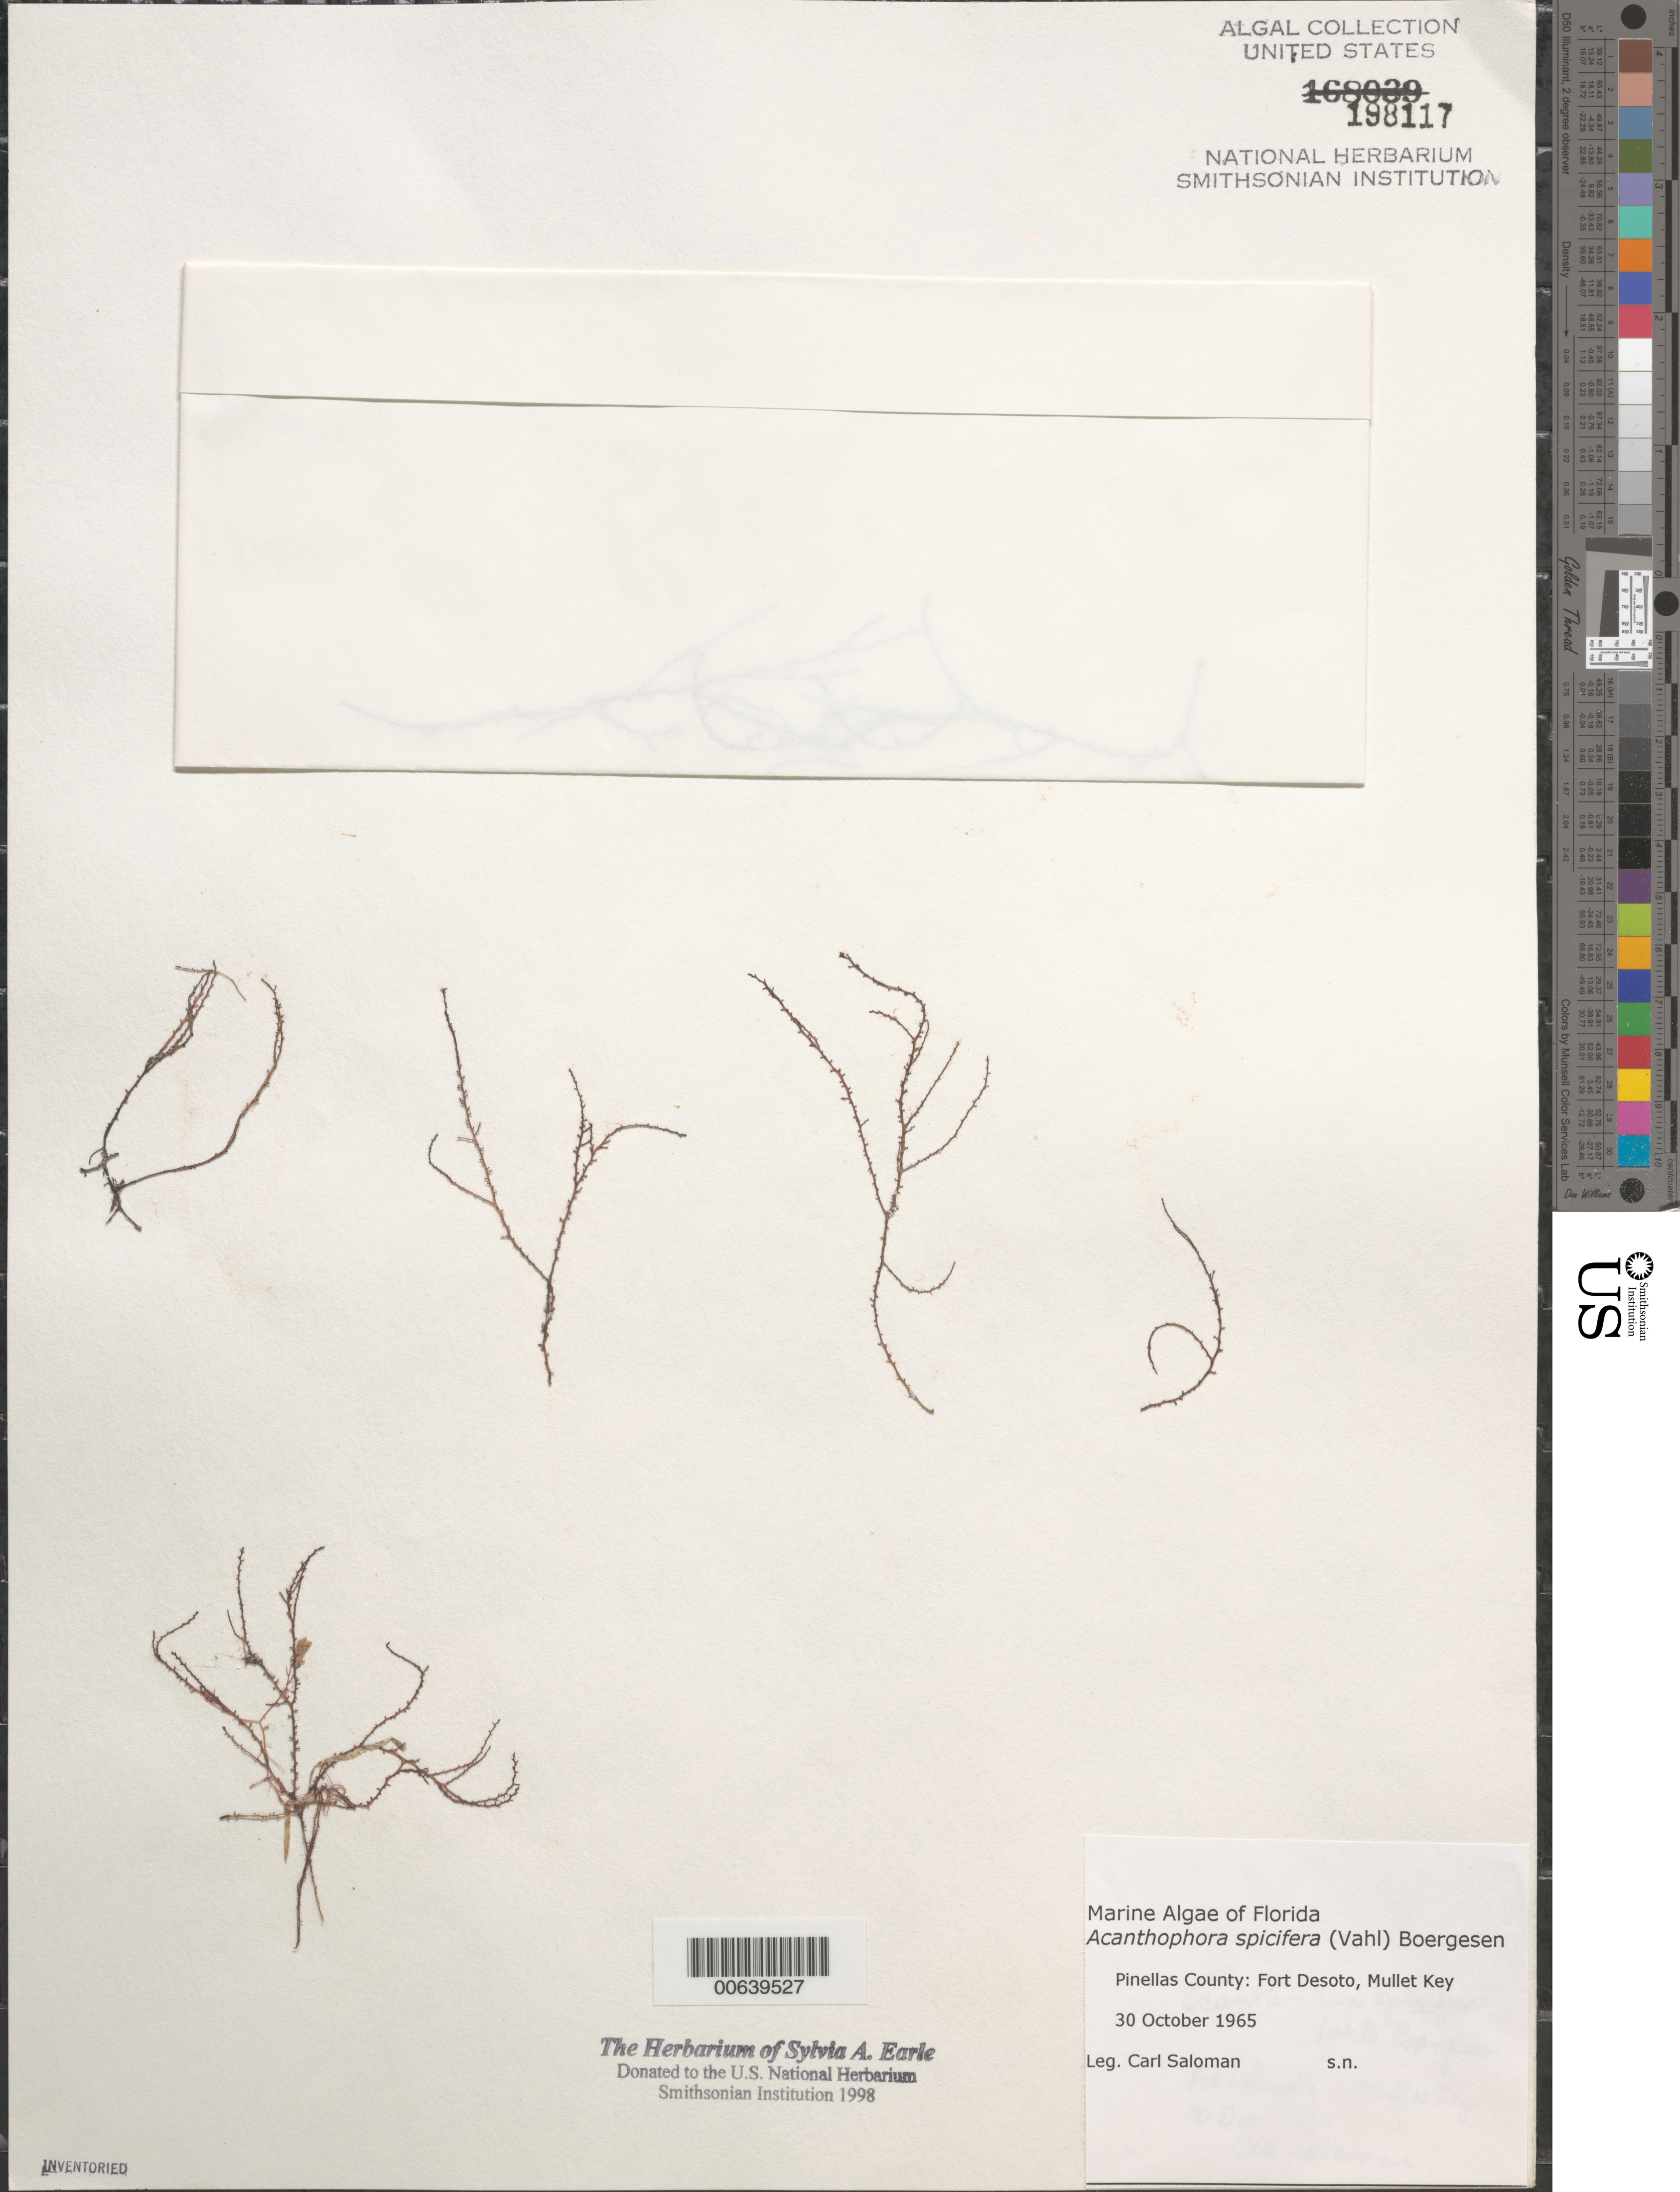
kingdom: Plantae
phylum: Rhodophyta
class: Florideophyceae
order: Ceramiales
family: Rhodomelaceae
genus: Acanthophora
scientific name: Acanthophora spicifera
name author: (Vahl) Børgesen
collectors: C. Saloman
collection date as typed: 30 Oct 1965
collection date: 1965-10-30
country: United States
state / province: Florida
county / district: Pinellas County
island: Mullet Key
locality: Fort DeSoto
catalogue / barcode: US 198117